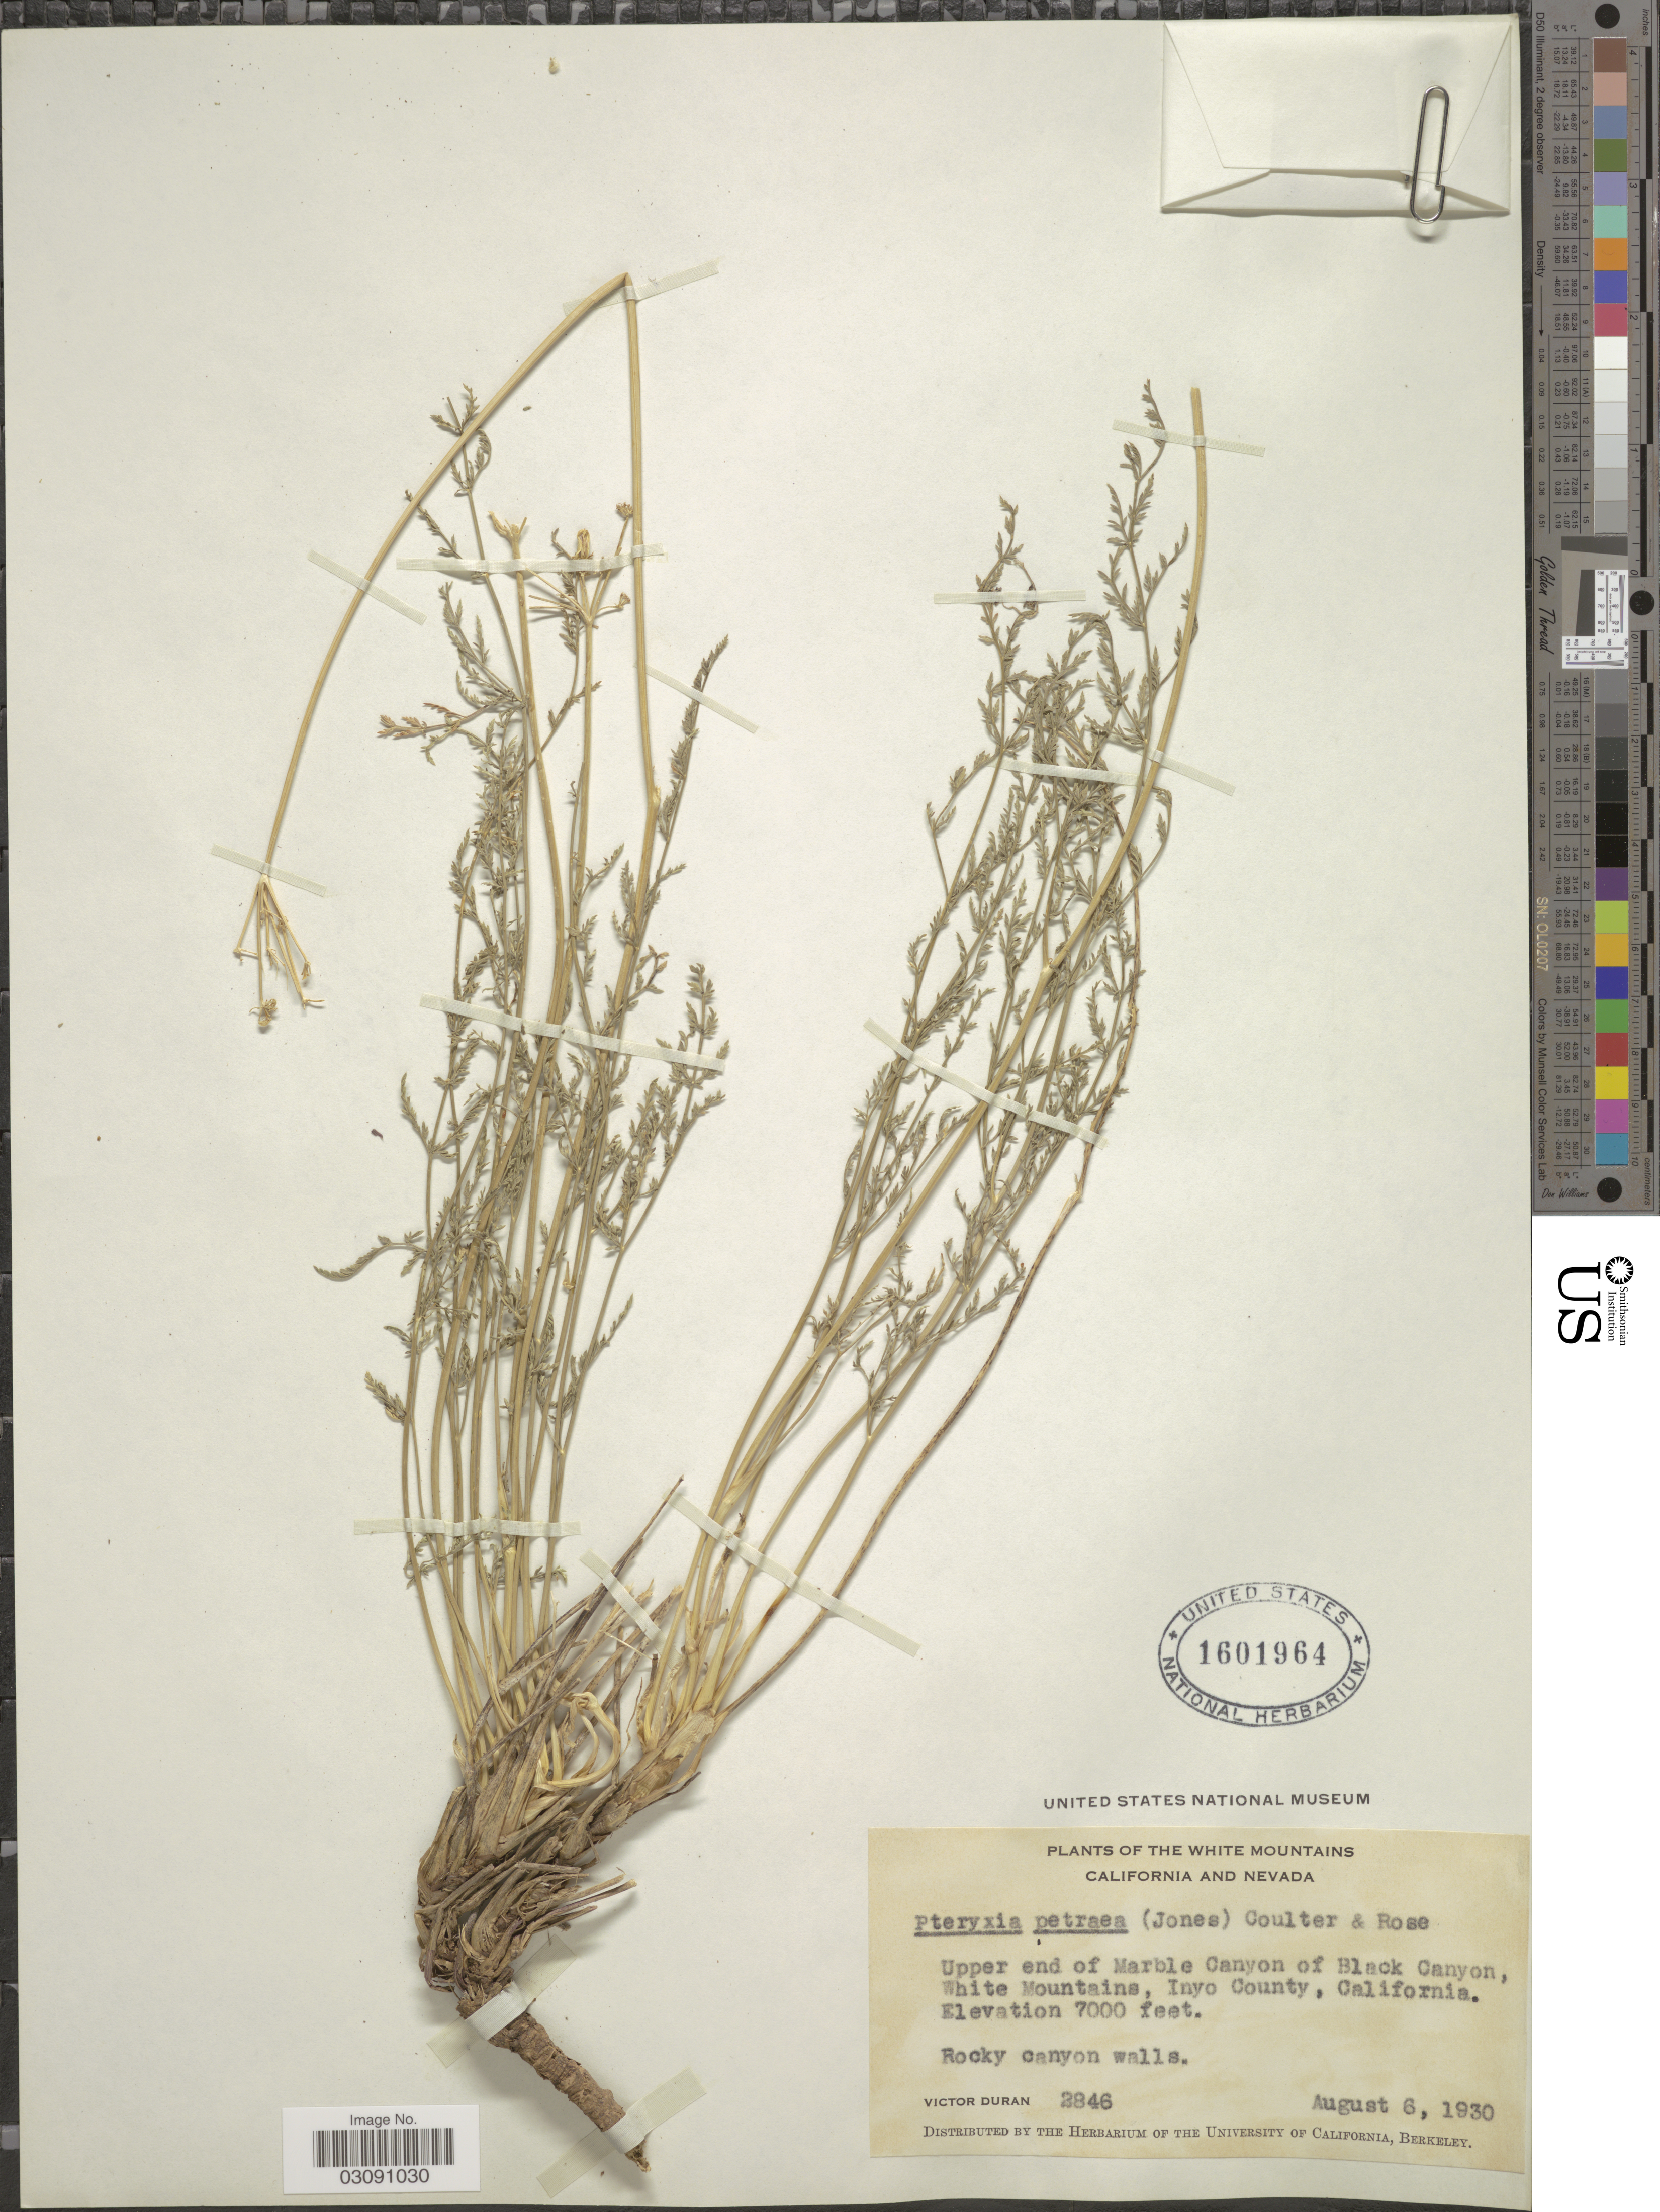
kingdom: Plantae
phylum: Tracheophyta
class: Magnoliopsida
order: Apiales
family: Apiaceae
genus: Pteryxia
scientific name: Pteryxia petraea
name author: (M.E. Jones) J.M. Coult. & Rose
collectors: V. Duran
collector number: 2846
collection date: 1930-08-06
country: United States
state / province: California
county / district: Inyo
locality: Upper end of Marble Canyon of Black Canyon, White Mountains, Inyo County.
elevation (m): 2134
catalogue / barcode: US 1601964